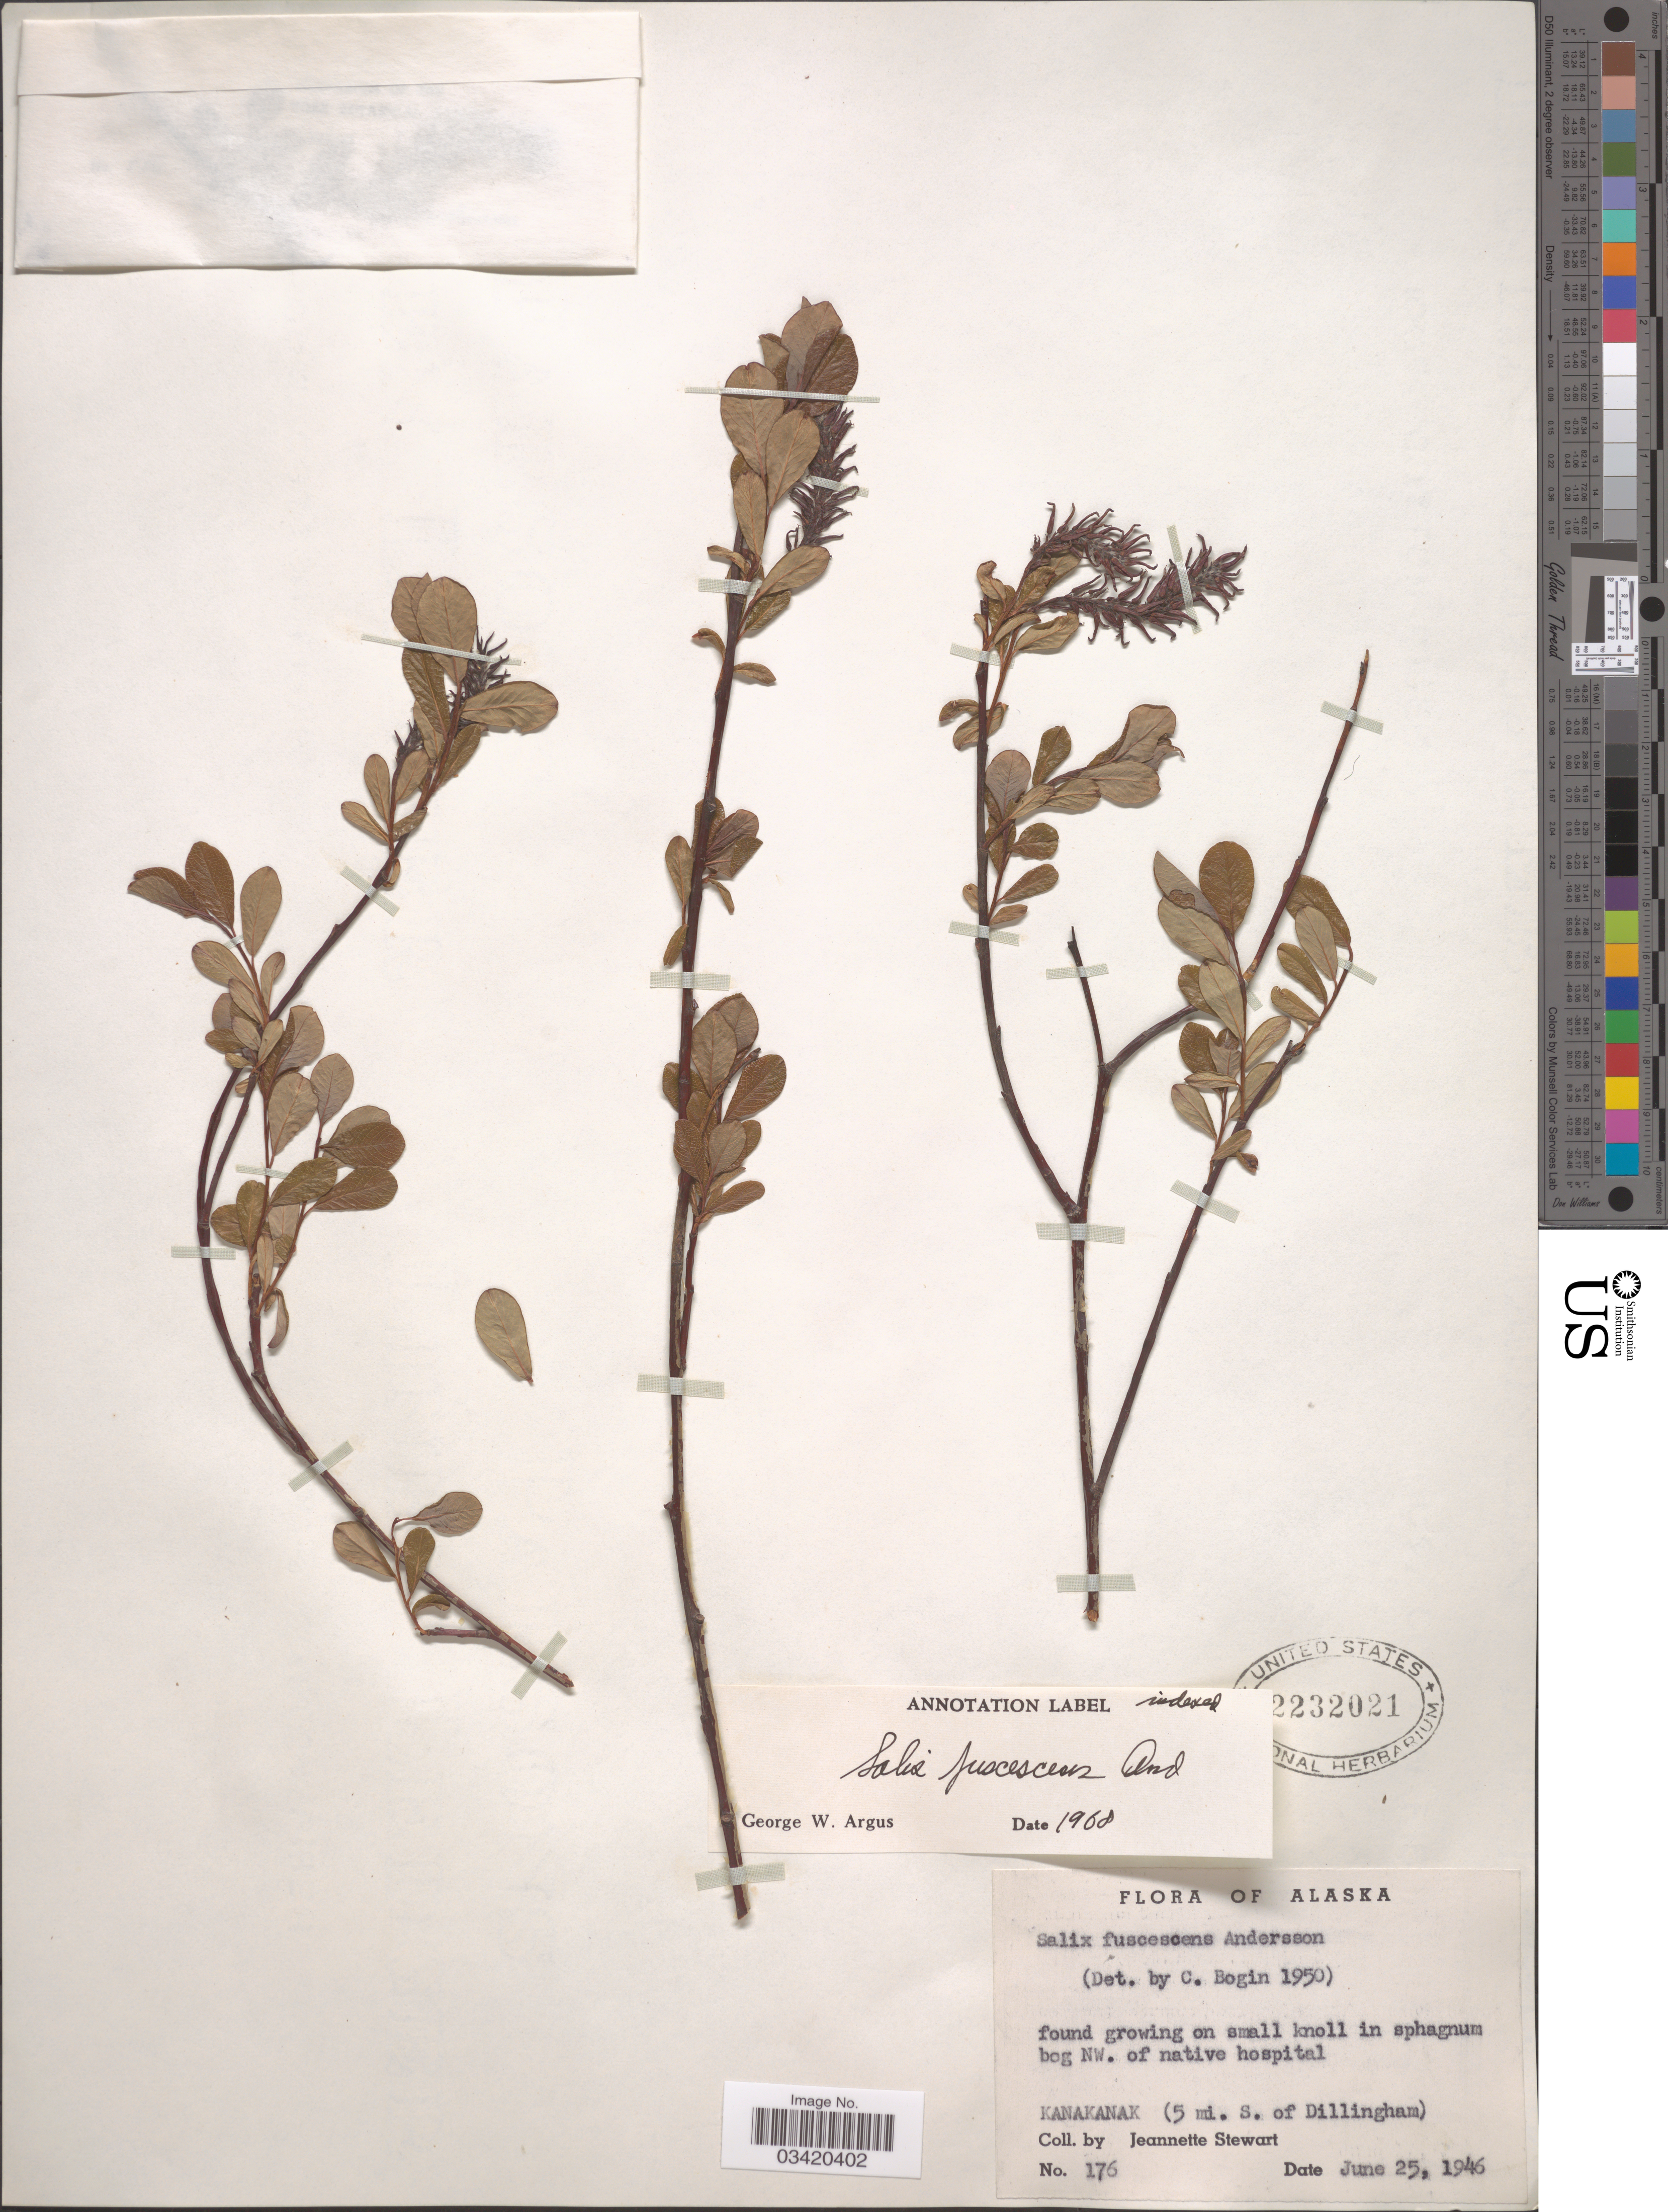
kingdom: Plantae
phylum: Tracheophyta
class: Magnoliopsida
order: Malpighiales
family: Salicaceae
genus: Salix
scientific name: Salix fuscescens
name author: Andersson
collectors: J. Stewart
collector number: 176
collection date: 1946-06-25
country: United States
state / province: Alaska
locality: NW. of native hospital. Kanakanak (5 mi. S. of Dillingham).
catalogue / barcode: US 2232021